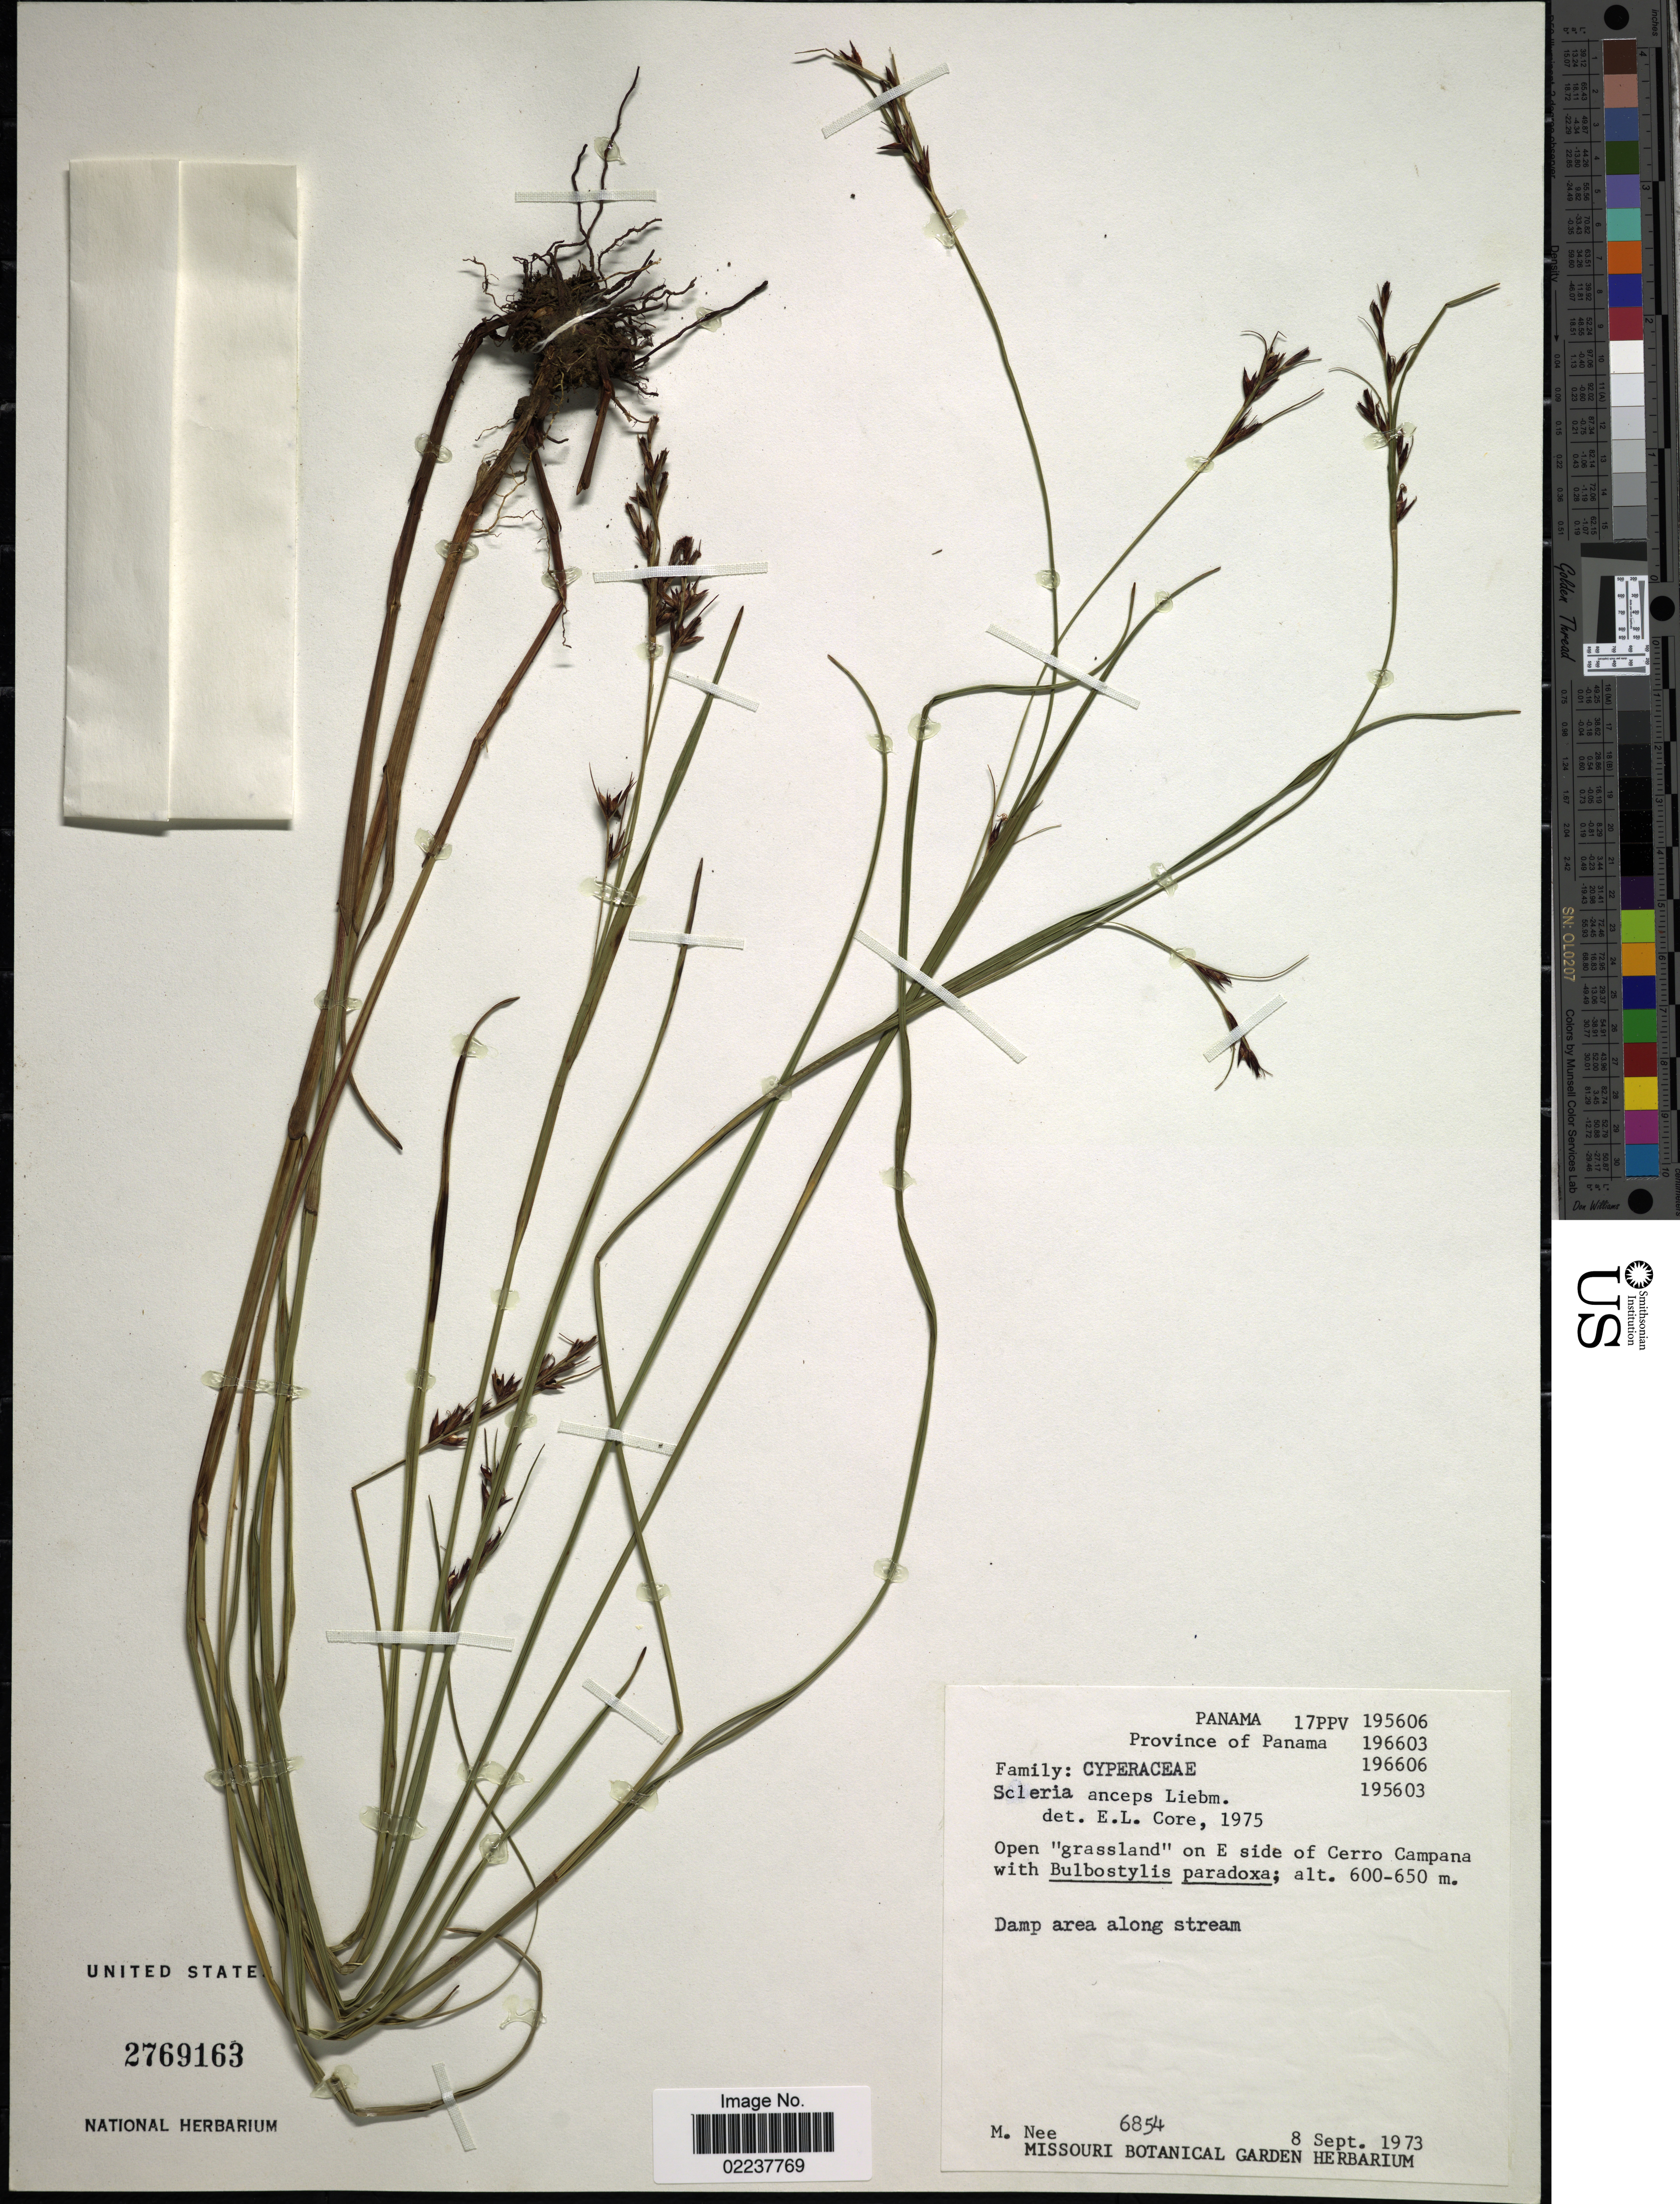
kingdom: Plantae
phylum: Tracheophyta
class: Liliopsida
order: Poales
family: Cyperaceae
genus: Scleria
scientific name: Scleria anceps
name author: Liebm.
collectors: M. Nee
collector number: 6854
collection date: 1973-09-08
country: Panama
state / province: Panamá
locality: Open "grassland" on E side of Cerro Campana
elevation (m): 600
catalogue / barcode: US 2769163